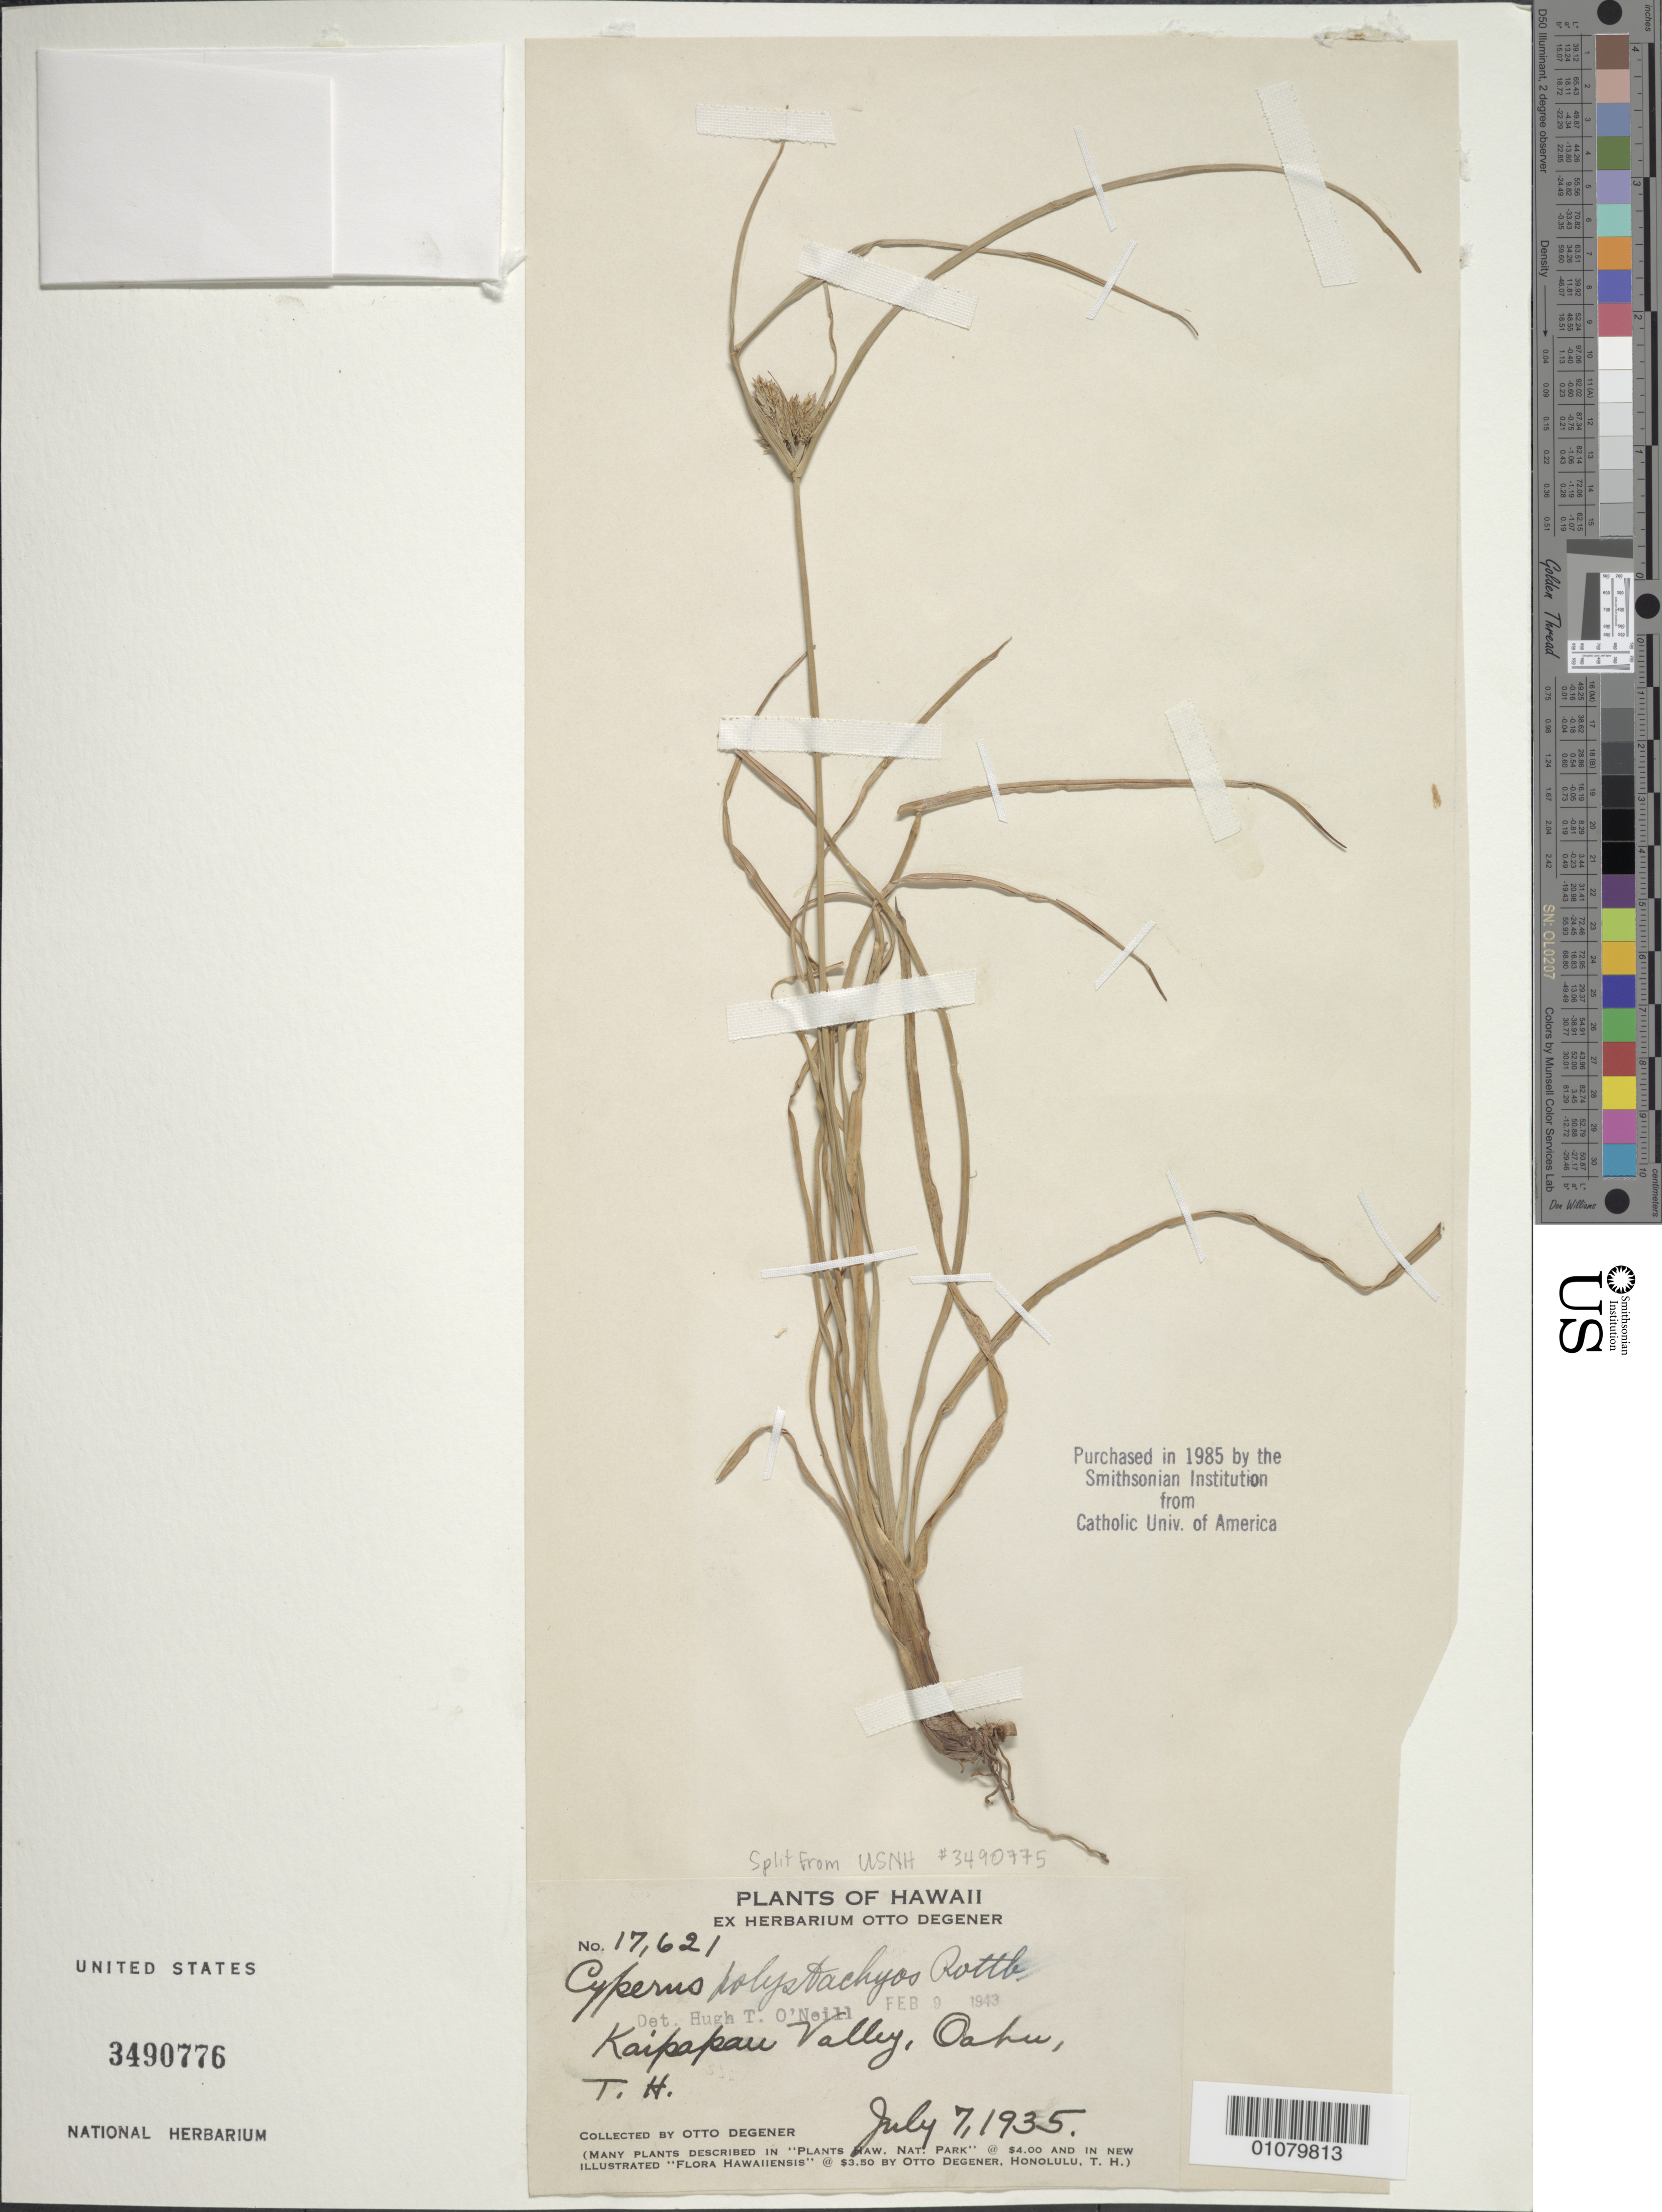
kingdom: Plantae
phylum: Tracheophyta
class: Liliopsida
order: Poales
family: Cyperaceae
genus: Cyperus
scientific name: Cyperus polystachyos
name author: Rottb.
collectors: O. Degener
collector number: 17621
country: United States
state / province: Hawaii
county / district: Honolulu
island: Oahu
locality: Kaipapau Valley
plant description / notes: Separated from sheet # 3490775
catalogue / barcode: US 3490776